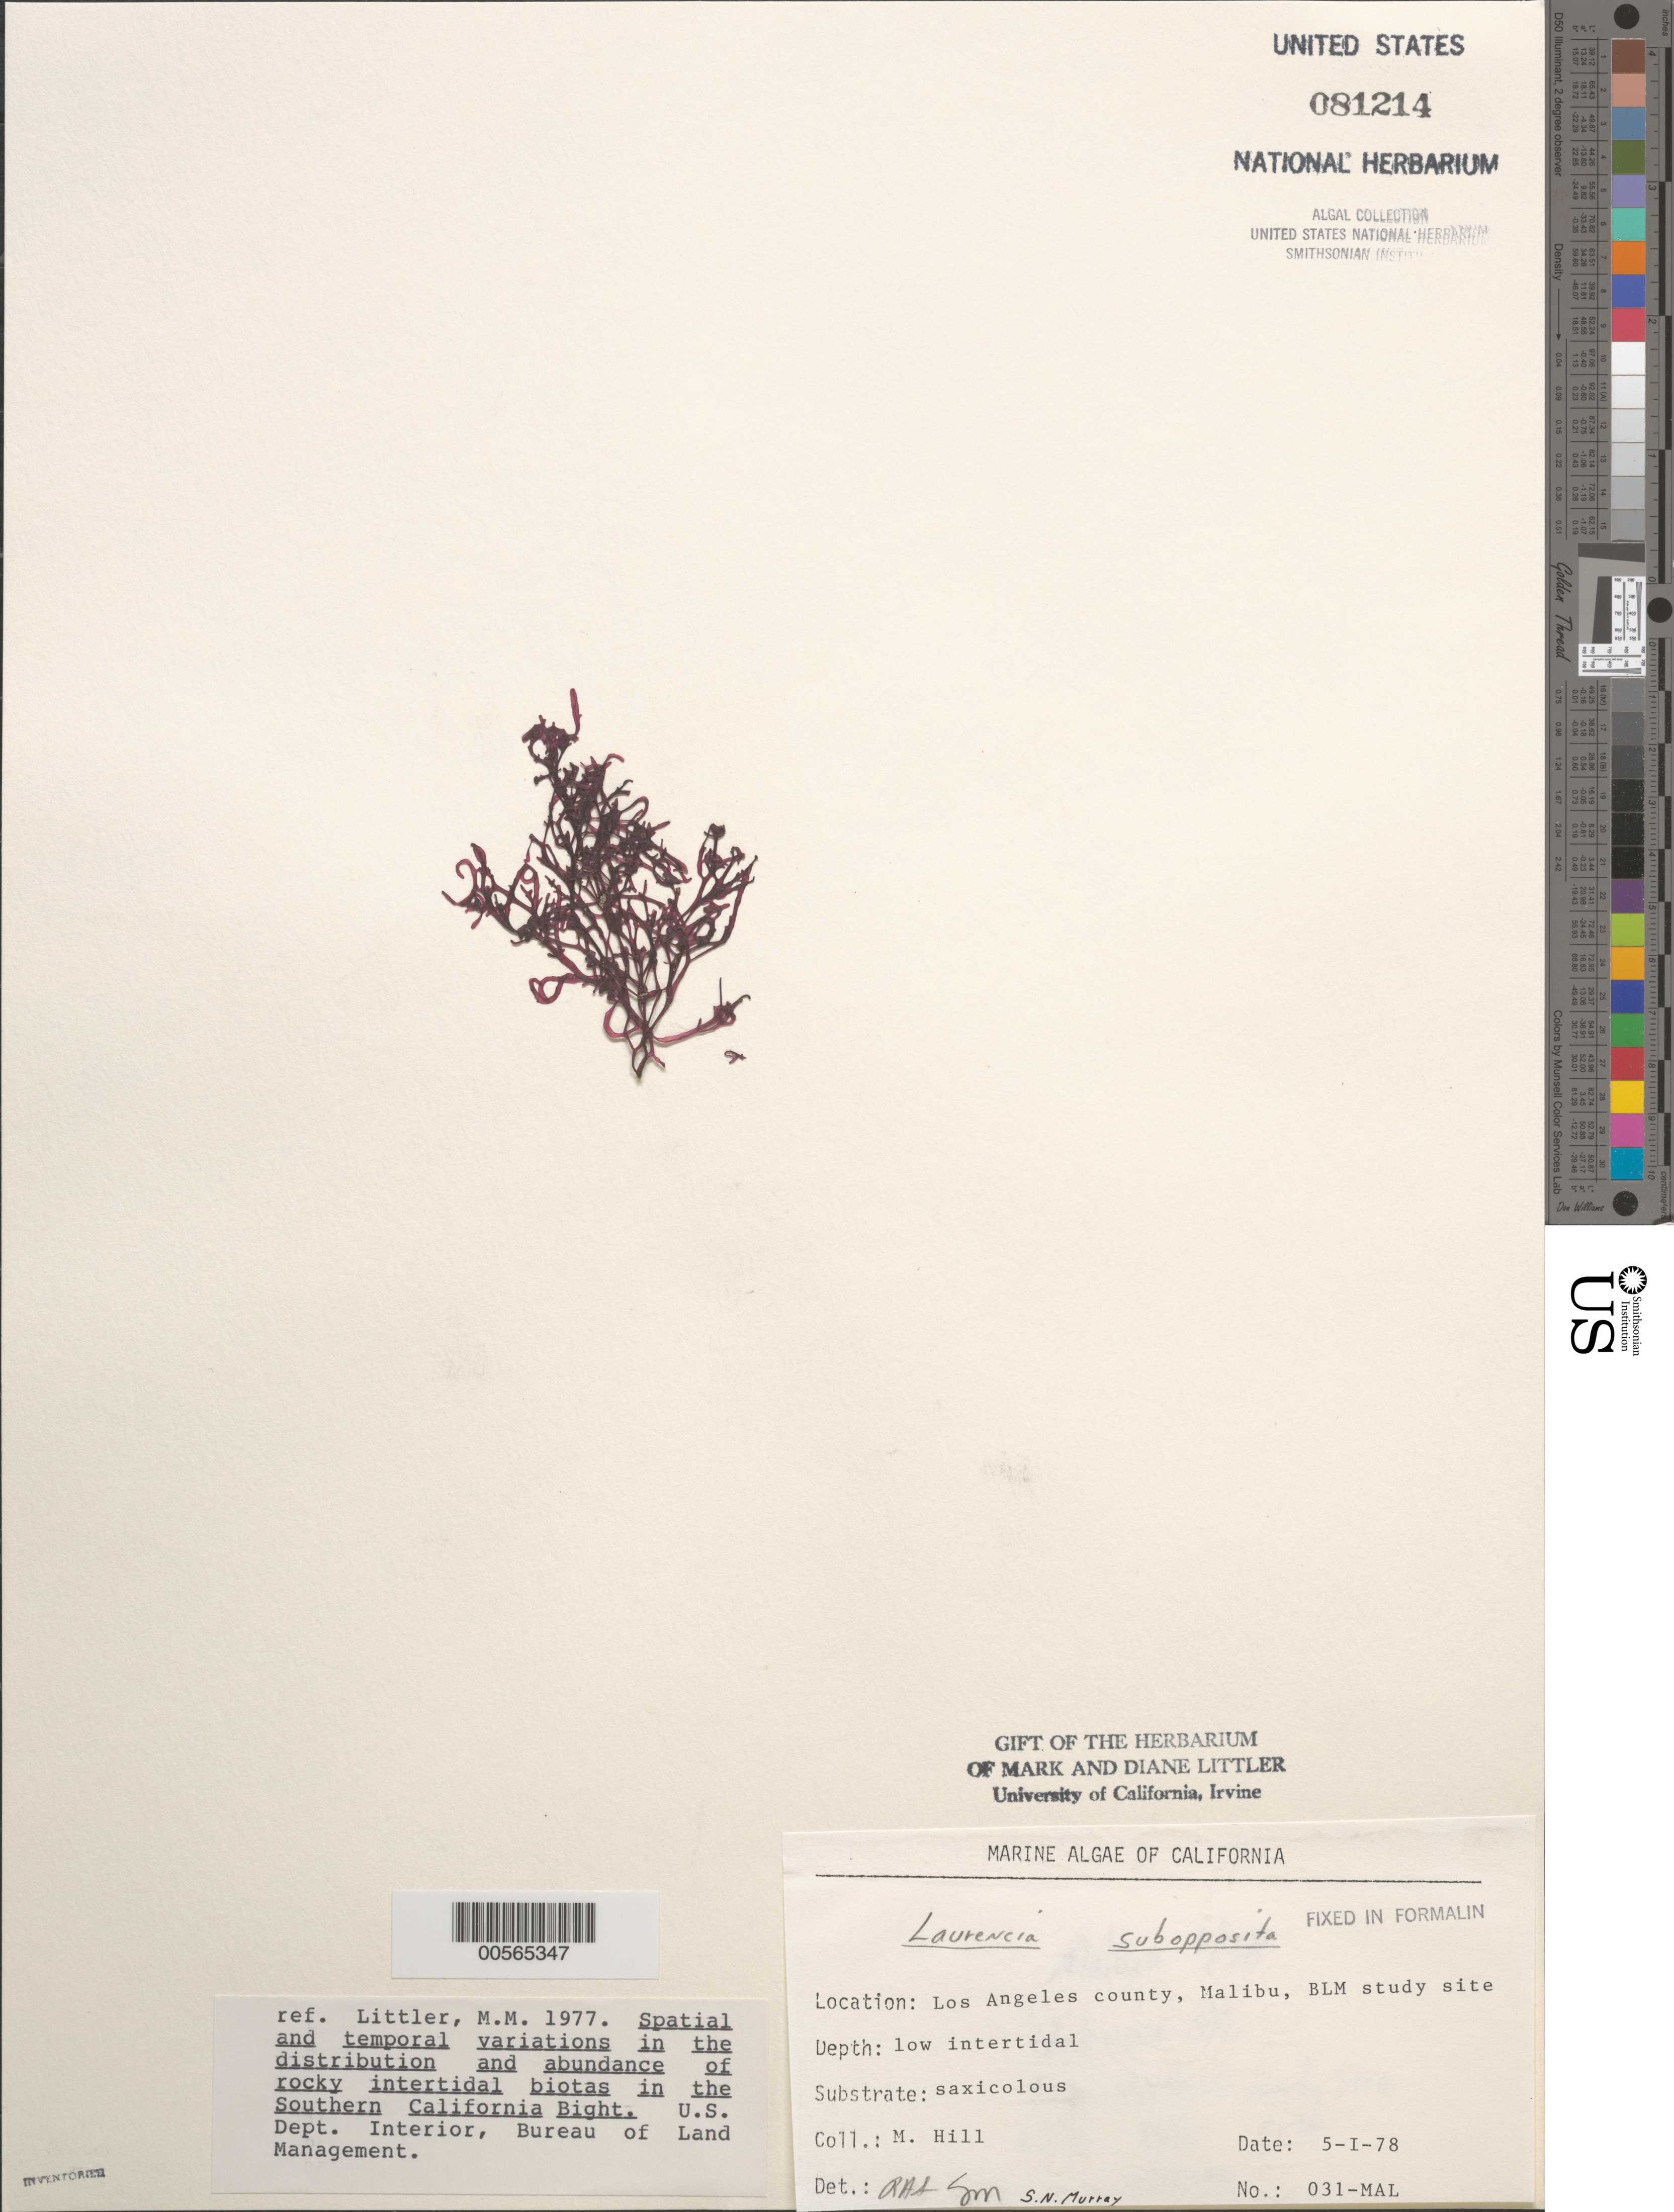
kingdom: Plantae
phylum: Rhodophyta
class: Florideophyceae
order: Ceramiales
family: Rhodomelaceae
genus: Laurencia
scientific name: Laurencia subopposita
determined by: Sims, Robert H.; Murray, S. N.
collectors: M. Hill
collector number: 031-mal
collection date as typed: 05 Jan 1978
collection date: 1978-01-05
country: United States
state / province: California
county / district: Los Angeles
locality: Malibu, near Paradise Cove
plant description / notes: BLM-SOCALBIGHT Rocky Intertidal Survey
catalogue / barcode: US 81214